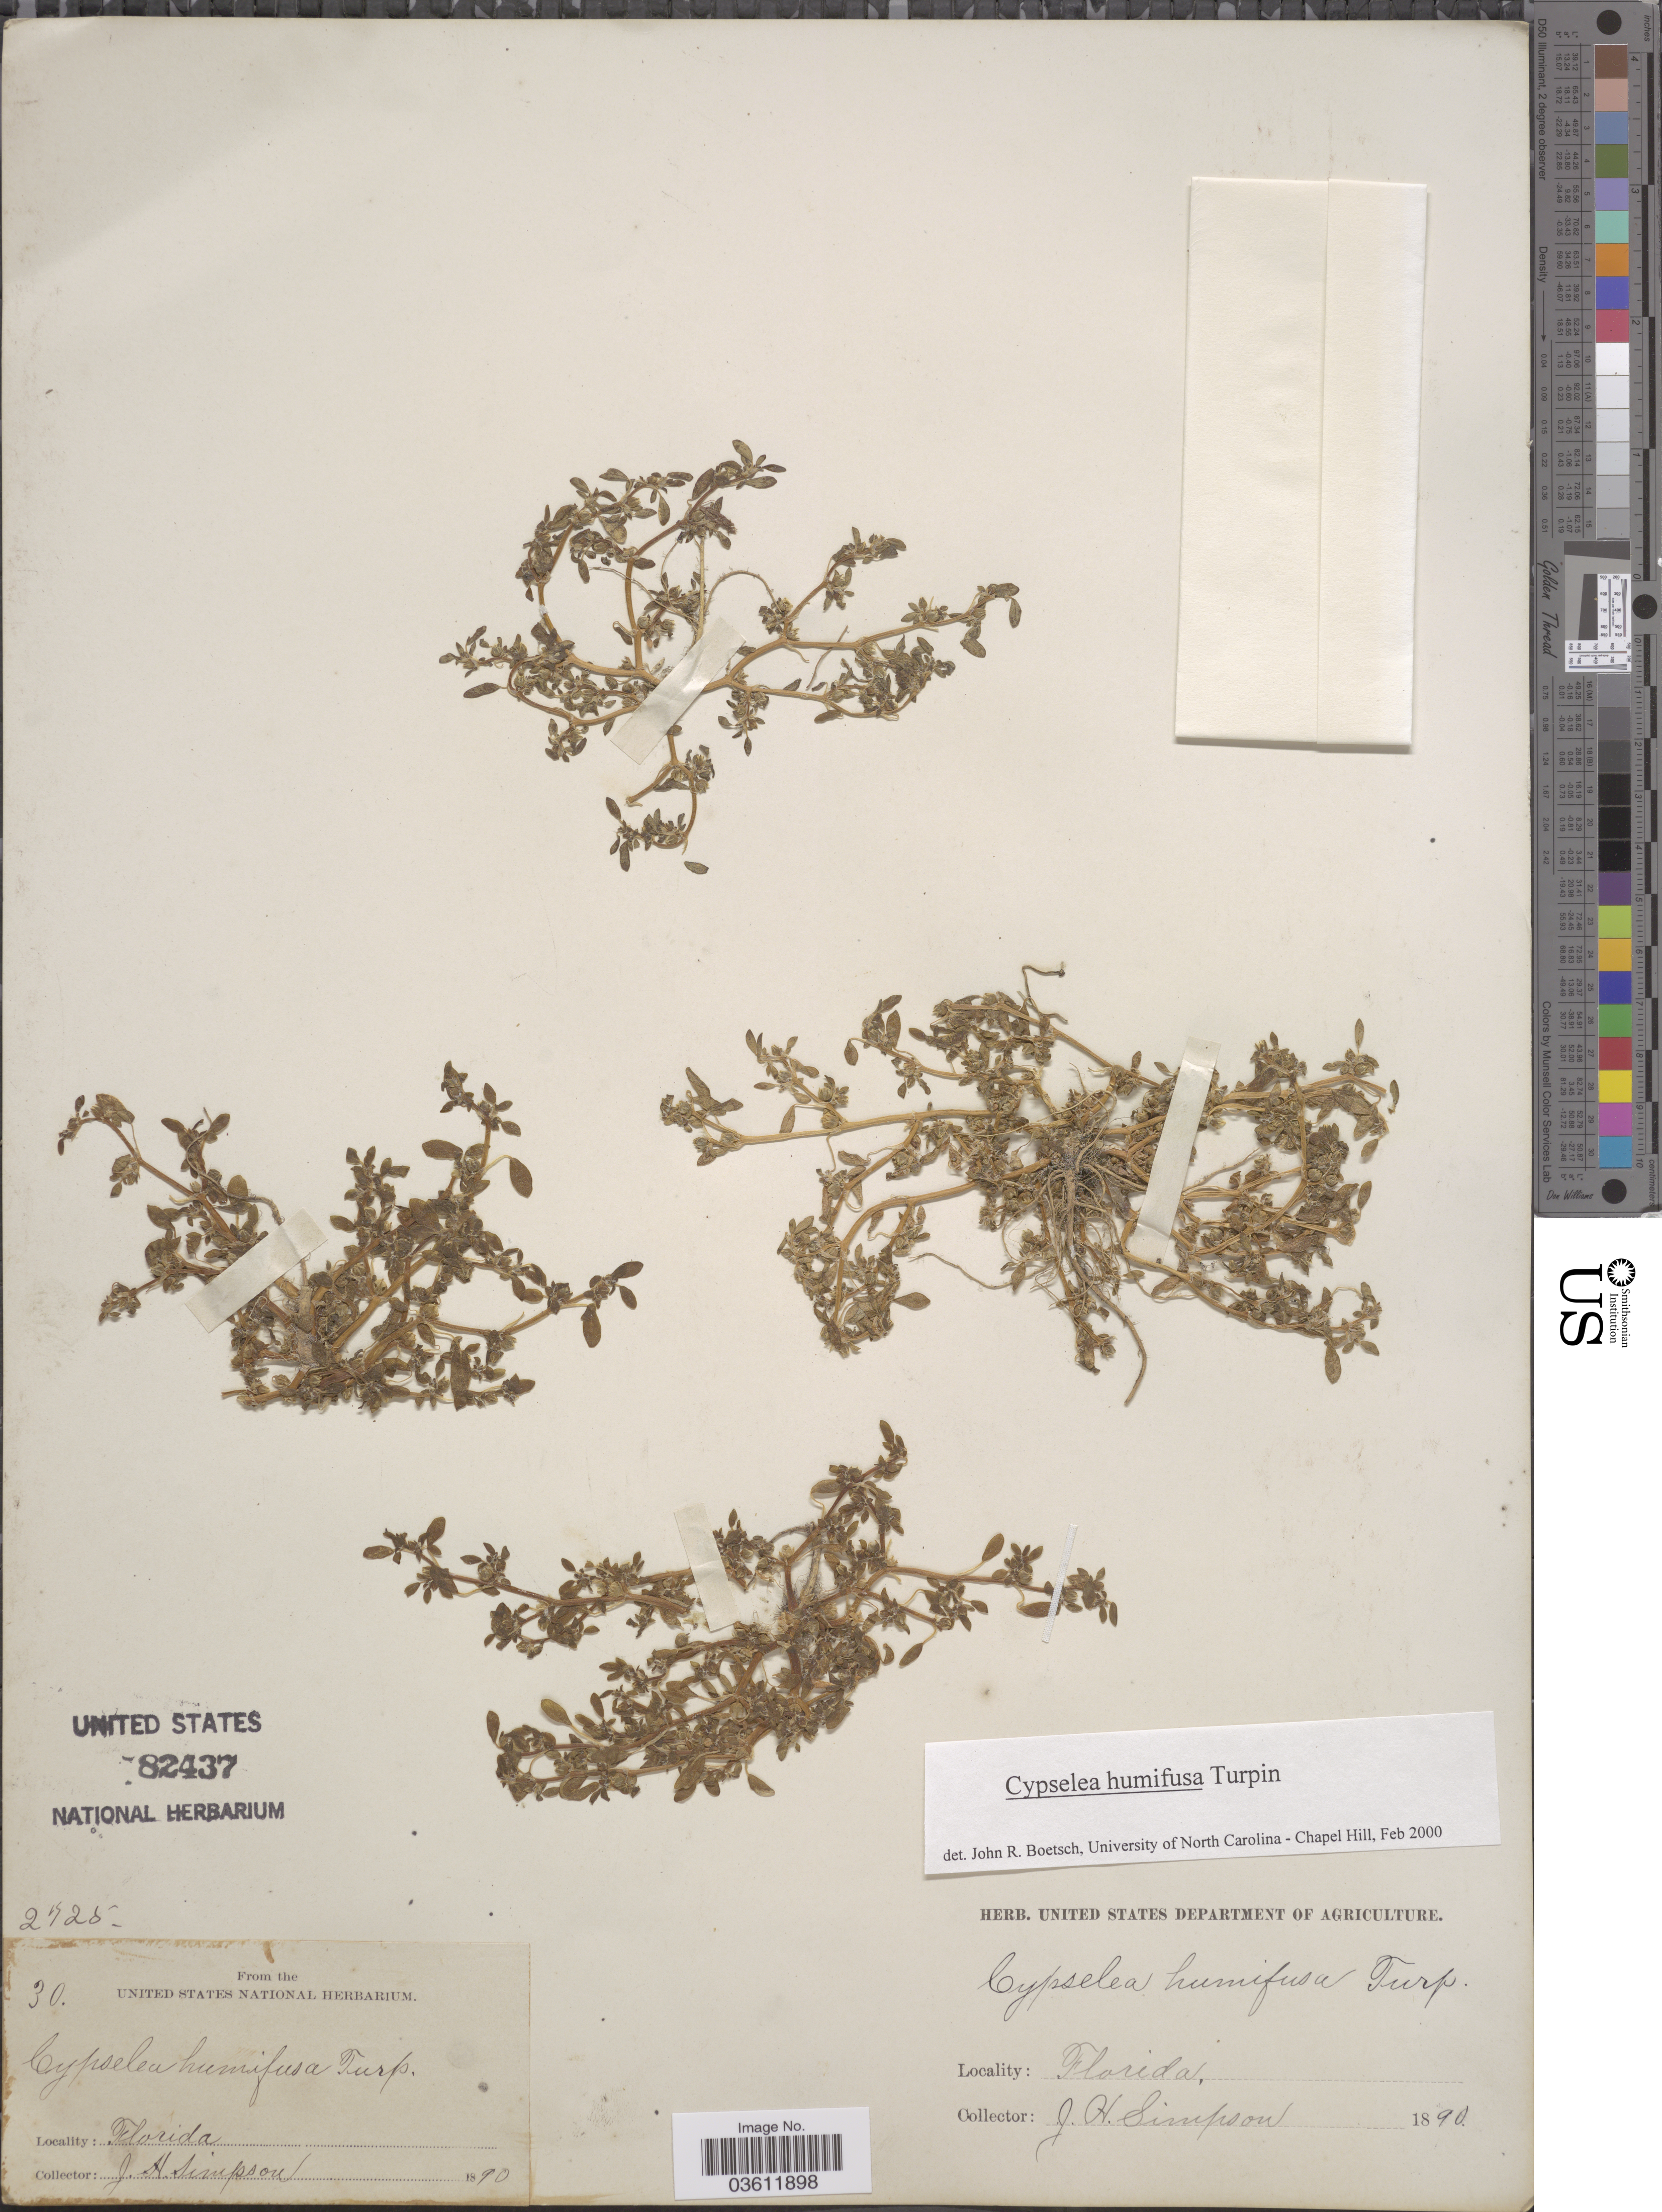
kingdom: Plantae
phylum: Tracheophyta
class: Magnoliopsida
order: Caryophyllales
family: Aizoaceae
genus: Sesuvium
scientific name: Sesuvium humifusum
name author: (Turpin) Bohley & G. Kadereit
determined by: Strong, Mark T., (BOT), Smithsonian Institution - National Museum of Natural History (UNITED STATES)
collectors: J. H. Simpson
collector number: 30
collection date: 1890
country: United States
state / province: Florida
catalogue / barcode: US 82437